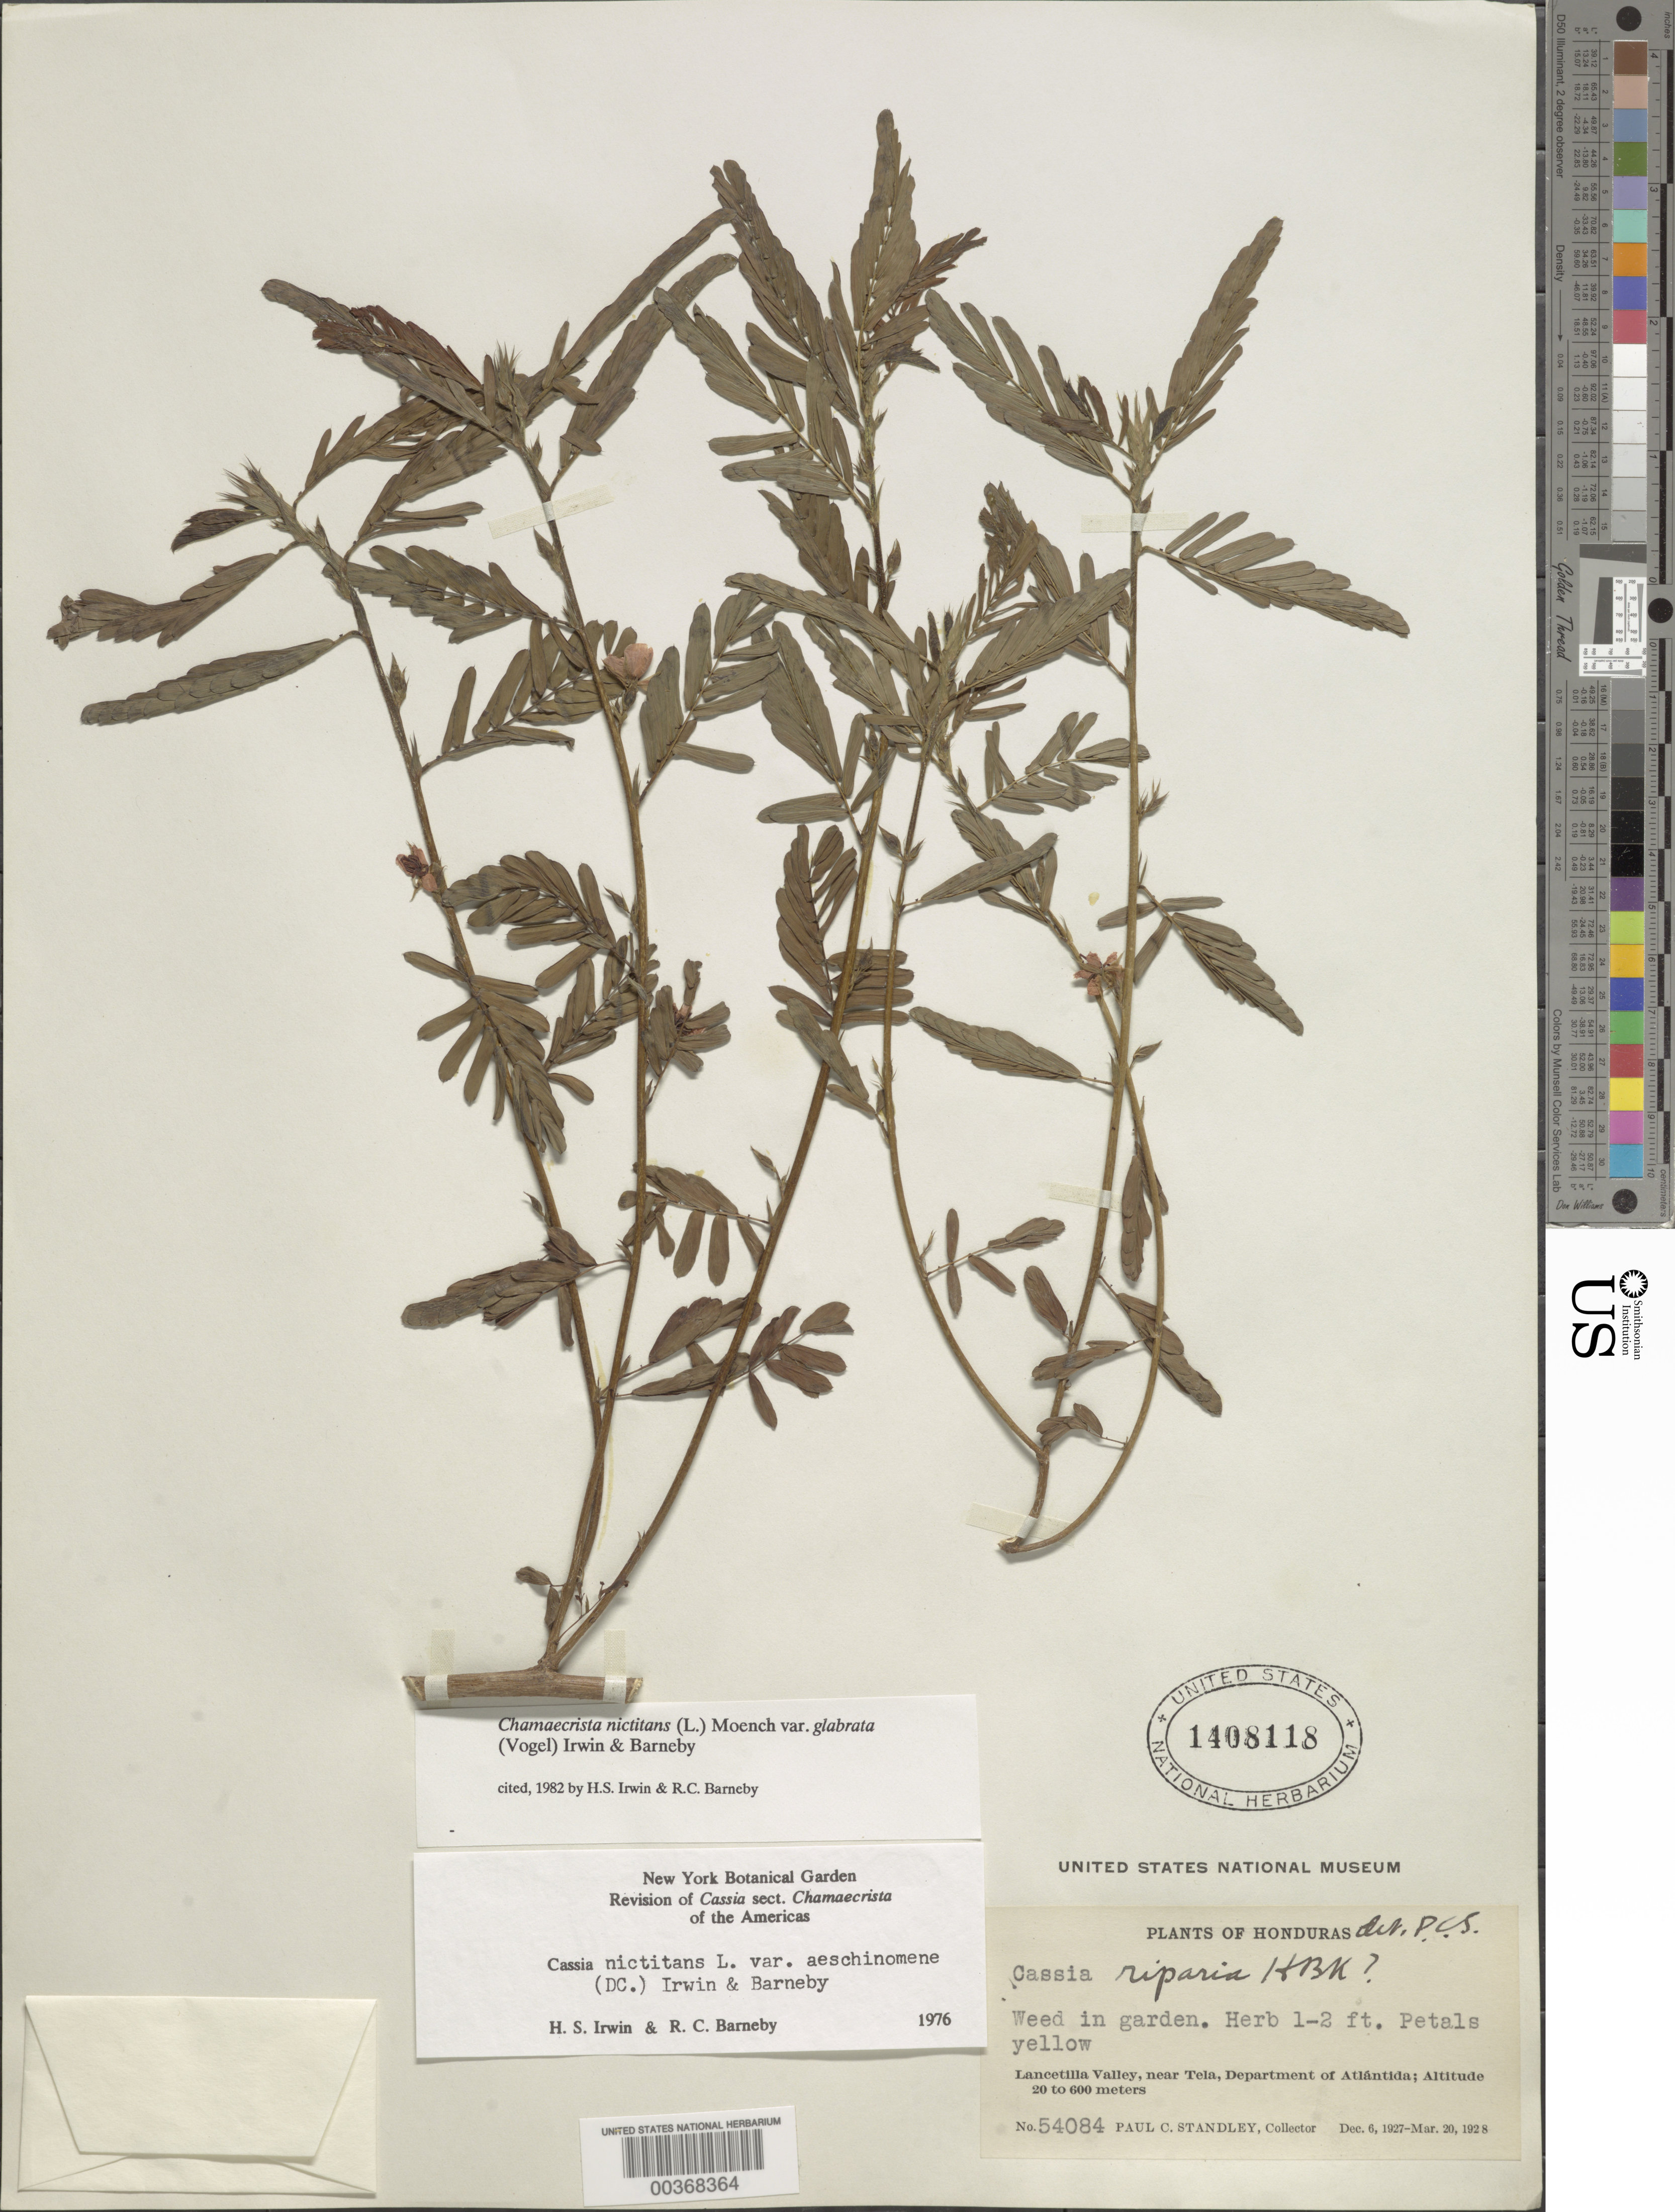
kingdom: Plantae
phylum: Tracheophyta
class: Magnoliopsida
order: Fabales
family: Fabaceae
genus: Chamaecrista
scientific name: Chamaecrista nictitans var. glabrata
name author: (Vogel) H.S. Irwin & Barneby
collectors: P. C. Standley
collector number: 54084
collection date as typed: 06 Dec 1927 to 20 Mar 1928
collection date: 1927-12-06/1928-03-20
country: Honduras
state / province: Atlántida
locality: Lancetilla Valley, near Tela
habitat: Weed in garden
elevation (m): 20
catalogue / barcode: US 1408118